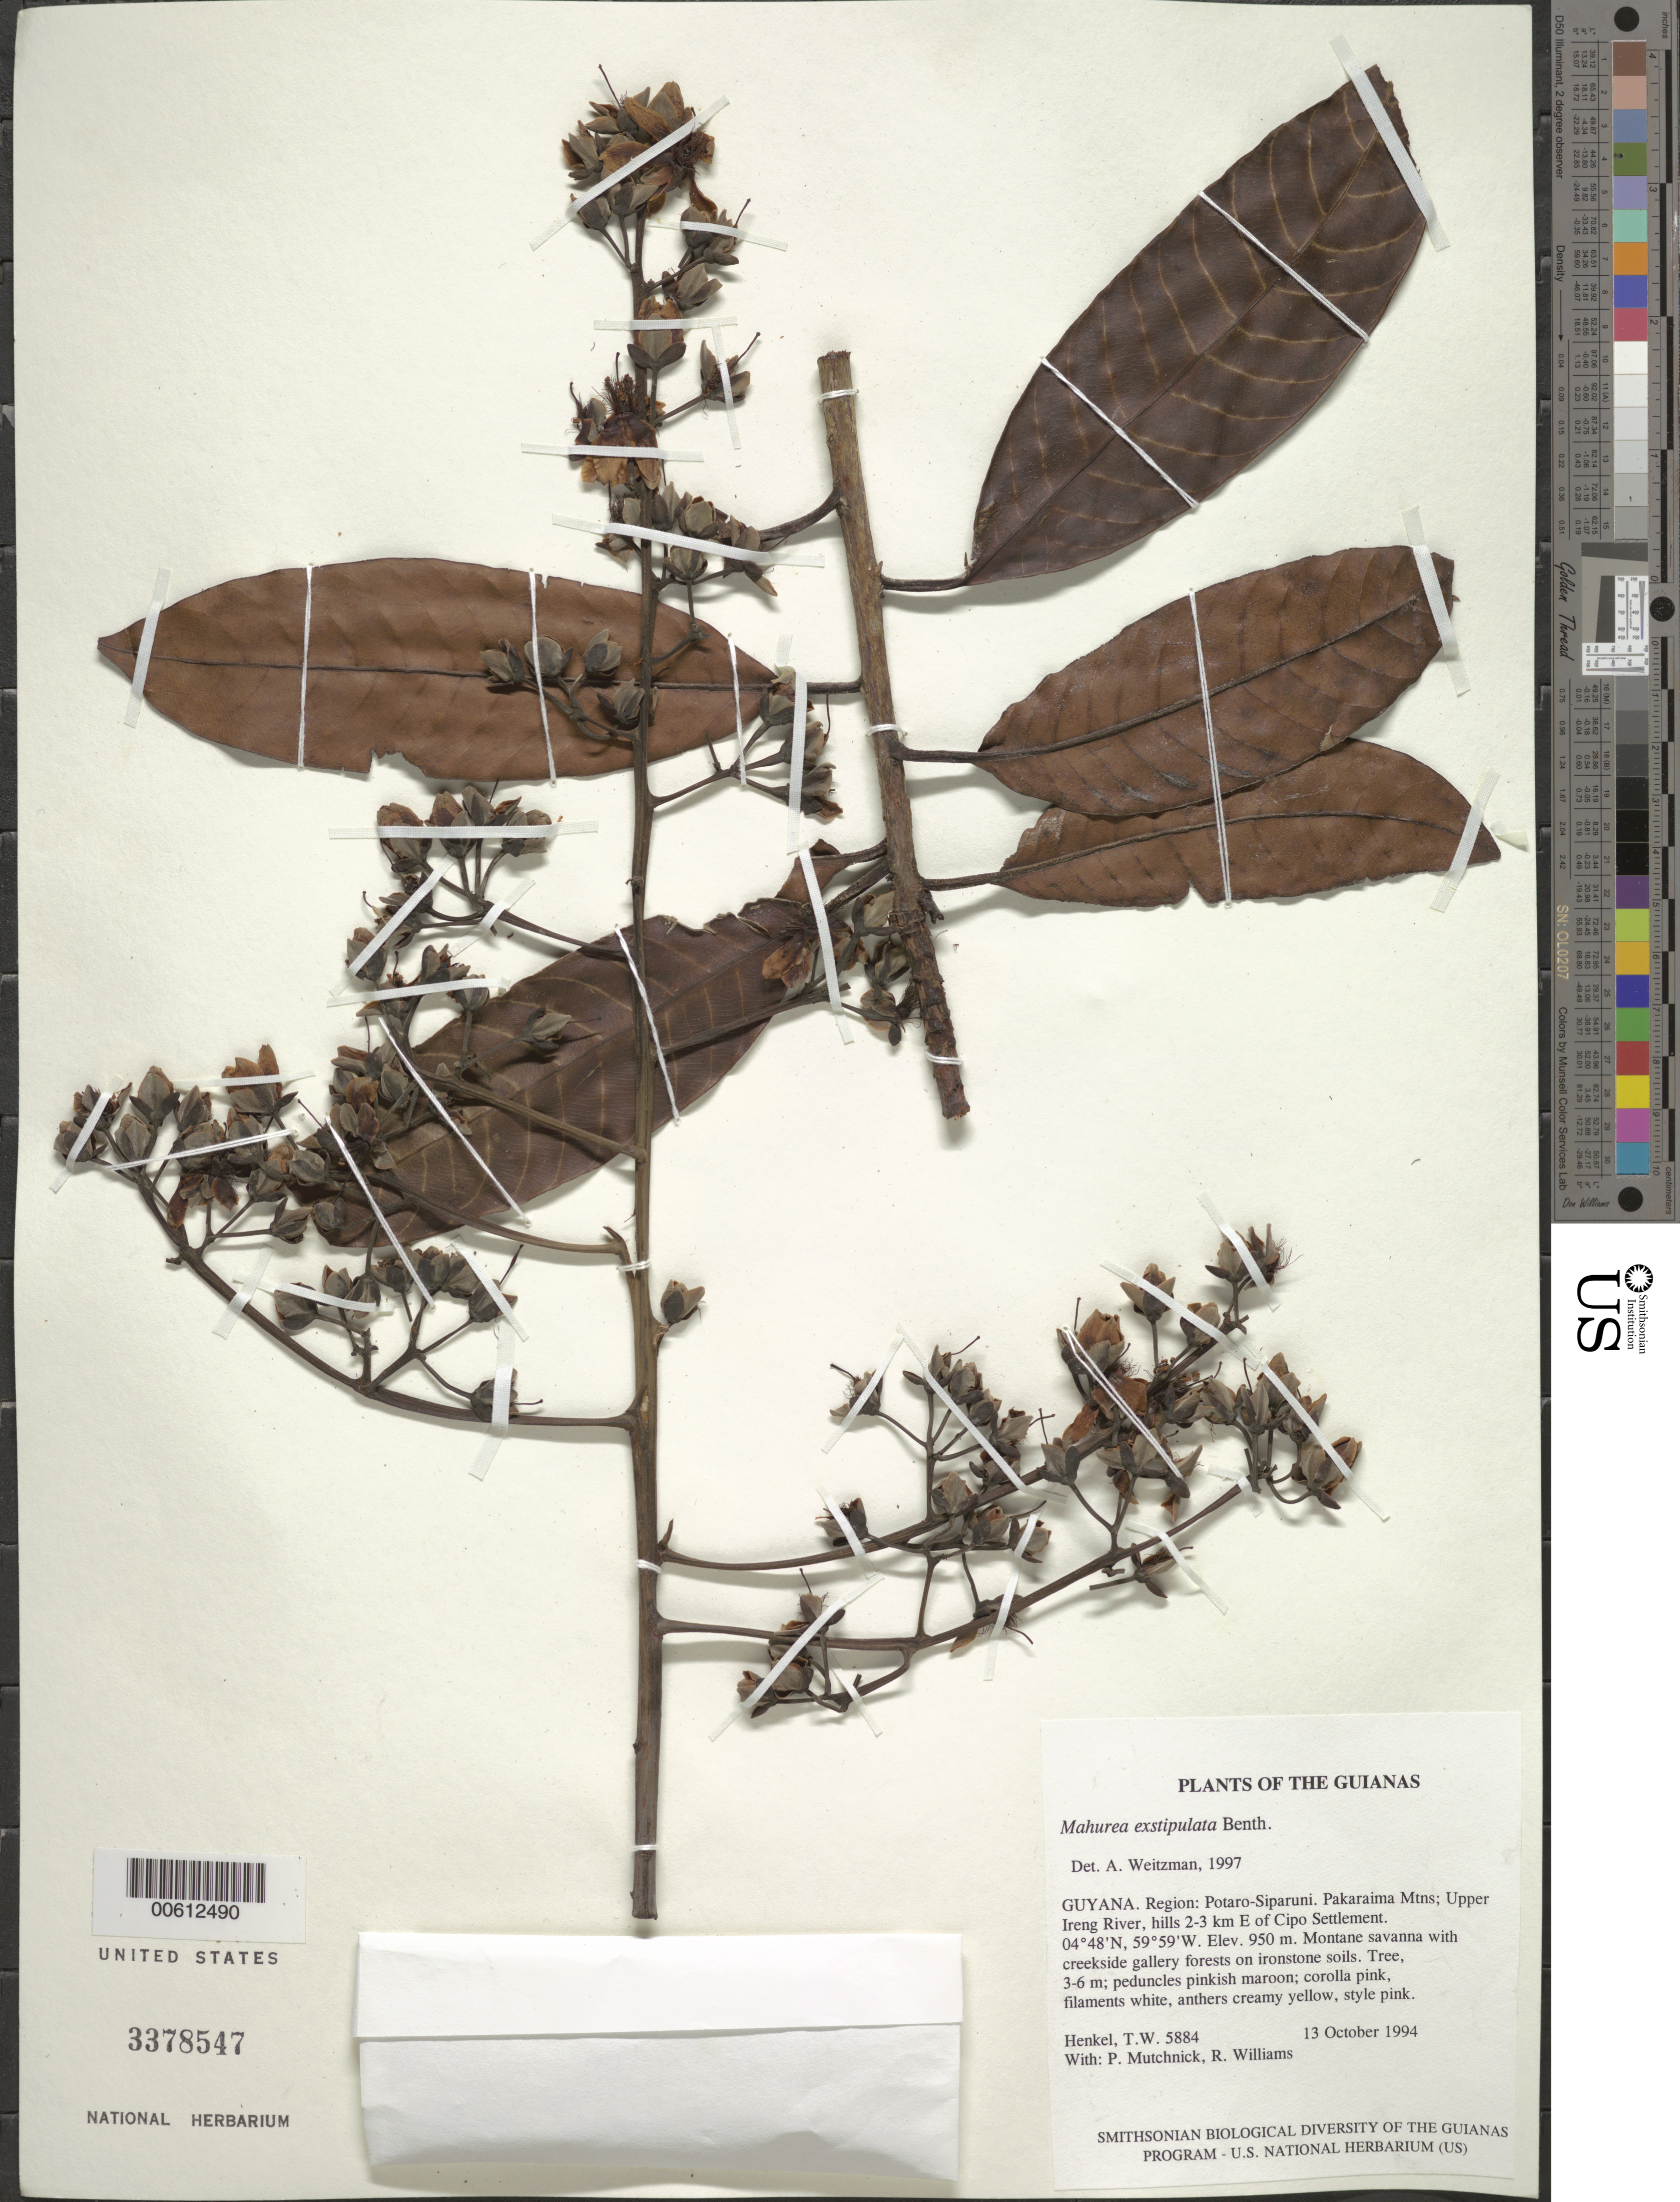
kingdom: Plantae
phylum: Tracheophyta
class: Magnoliopsida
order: Malpighiales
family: Calophyllaceae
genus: Mahurea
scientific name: Mahurea exstipulata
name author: Benth.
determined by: Weitzman, A. L.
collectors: T. Henkel, P. Mutchnick & R. Williams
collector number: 5884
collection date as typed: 13 October 1994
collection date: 1994-10-13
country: Guyana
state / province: Potaro-Siparuni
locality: Pakaraima Mtns; Upper Ireng River, hills 2-3 km E of Cipo Settlement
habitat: Montane savanna with creekside gallery forests on ironstone soils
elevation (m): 950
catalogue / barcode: US 3378547